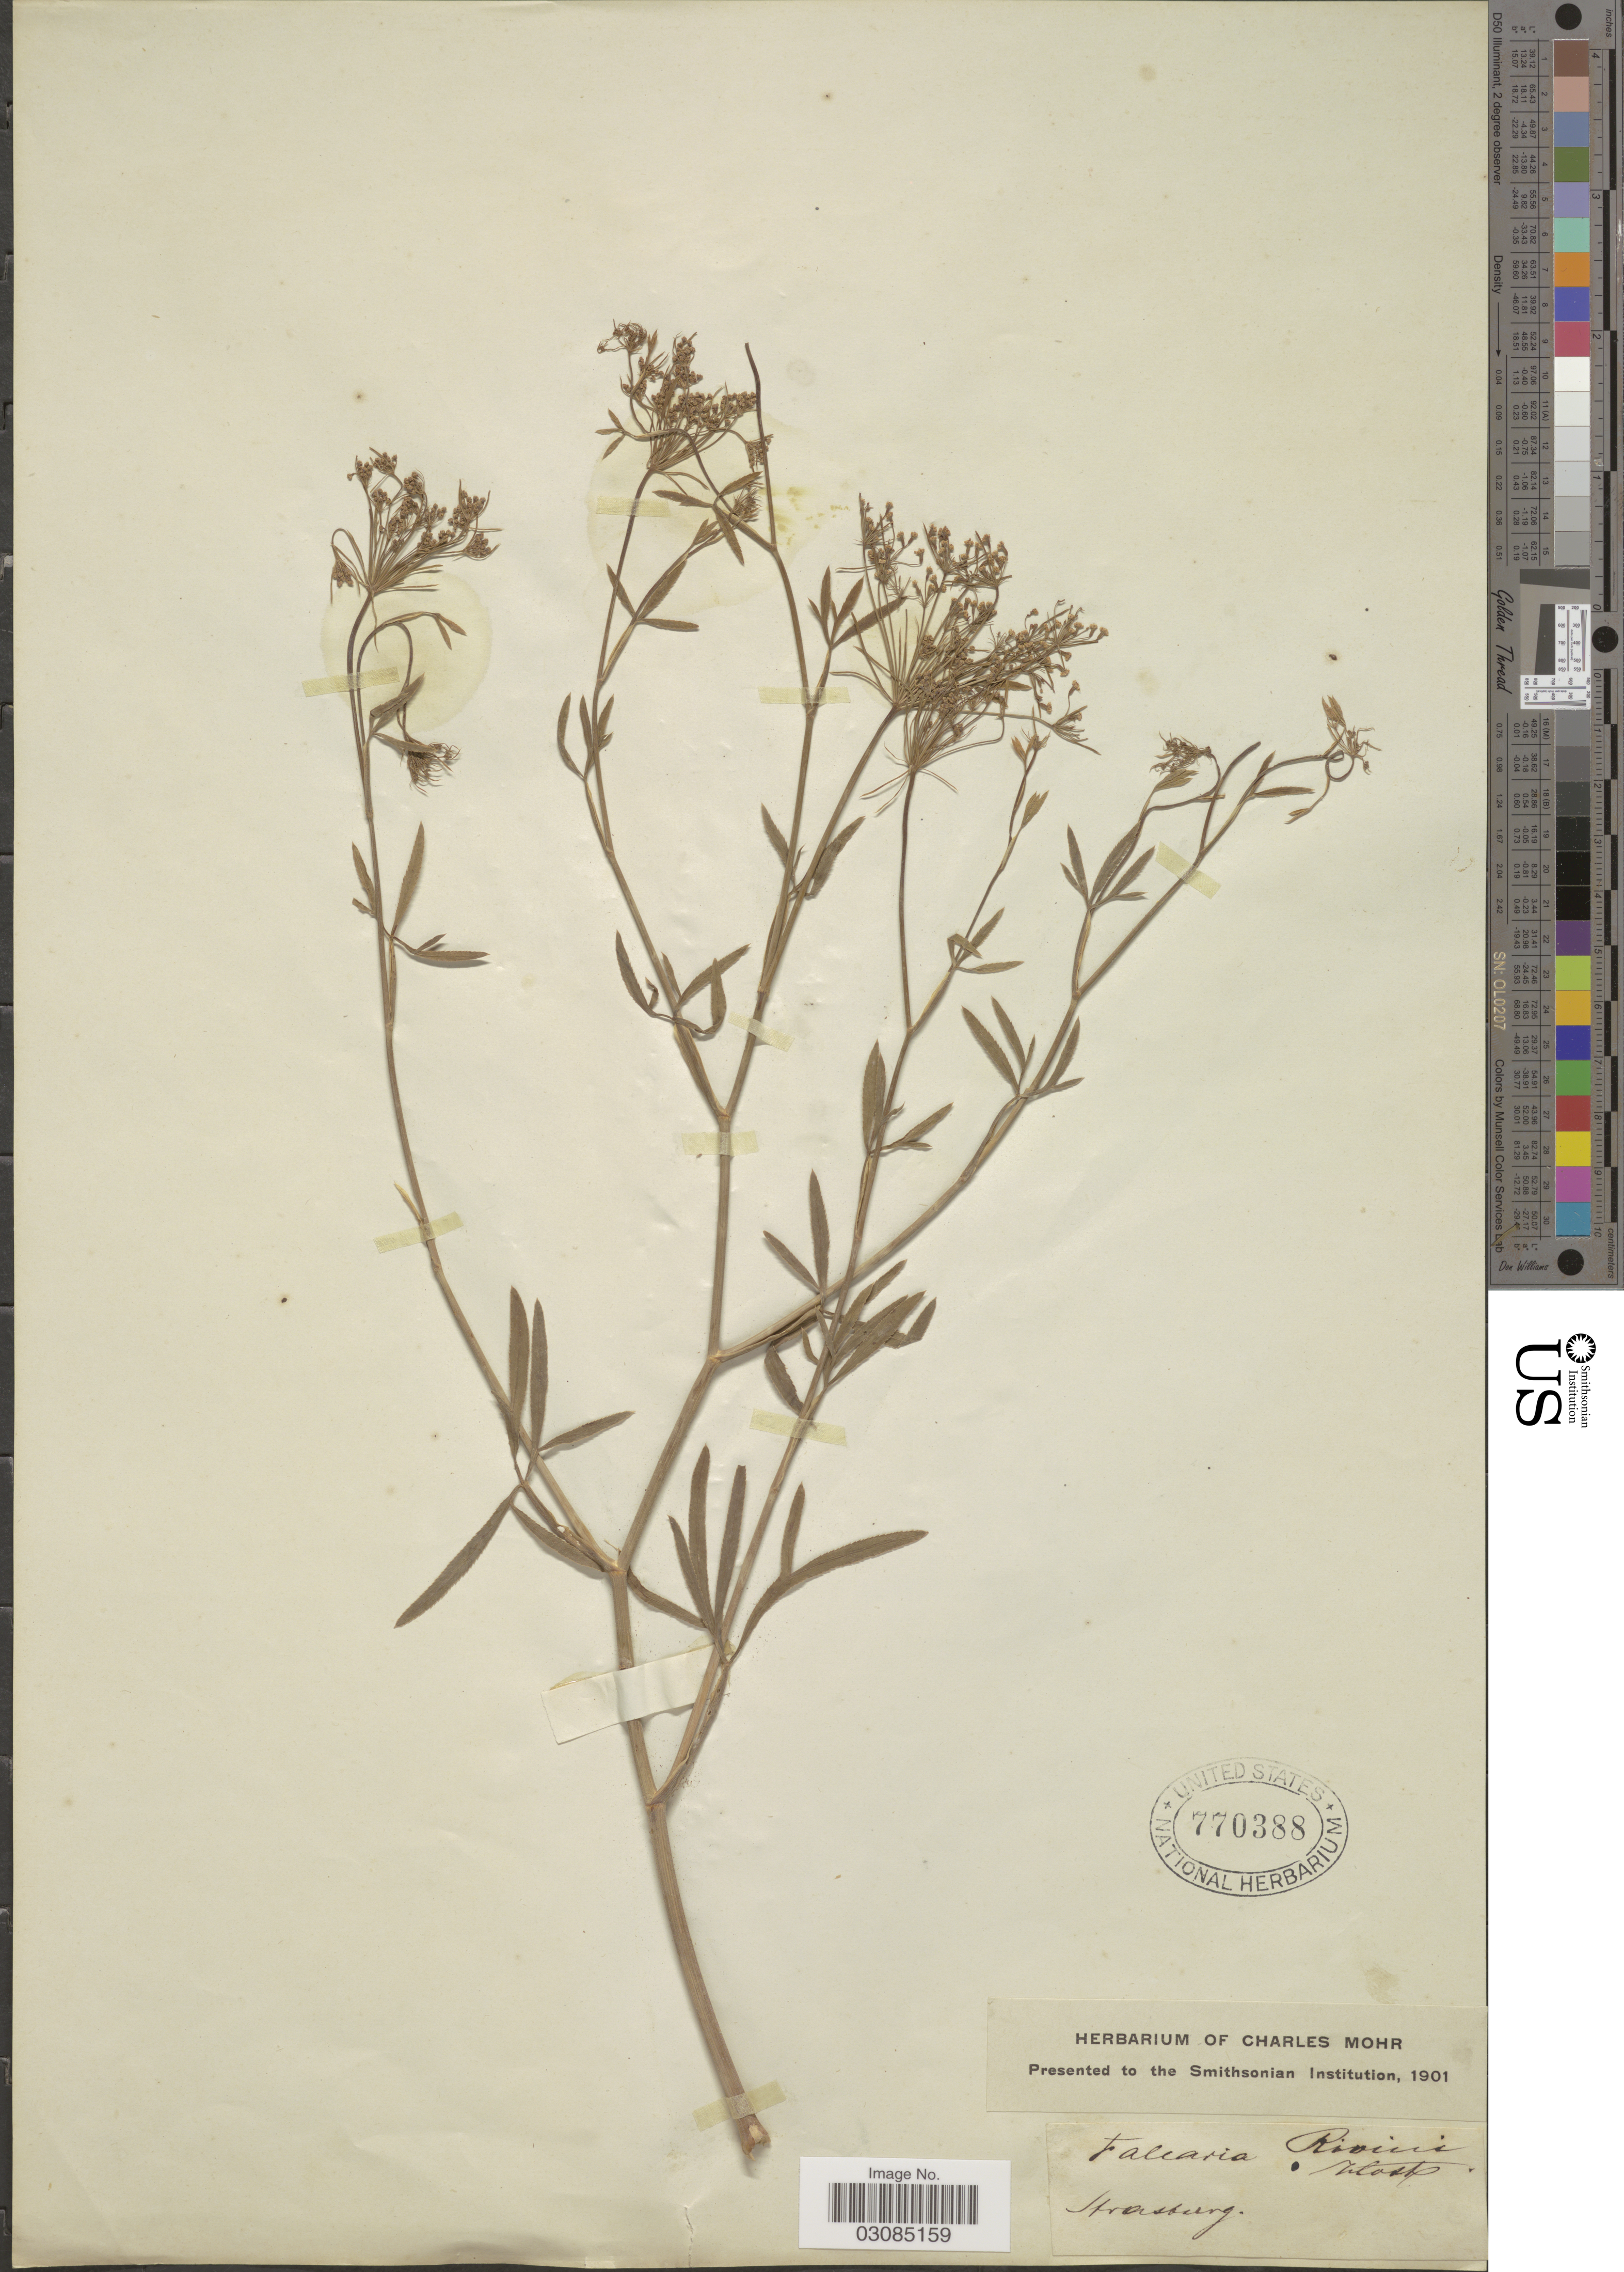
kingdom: Plantae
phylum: Tracheophyta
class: Magnoliopsida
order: Apiales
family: Apiaceae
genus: Falcaria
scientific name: Falcaria rivini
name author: Host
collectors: ex herb. Charles Mohr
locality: Strasburg.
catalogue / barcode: US 770388